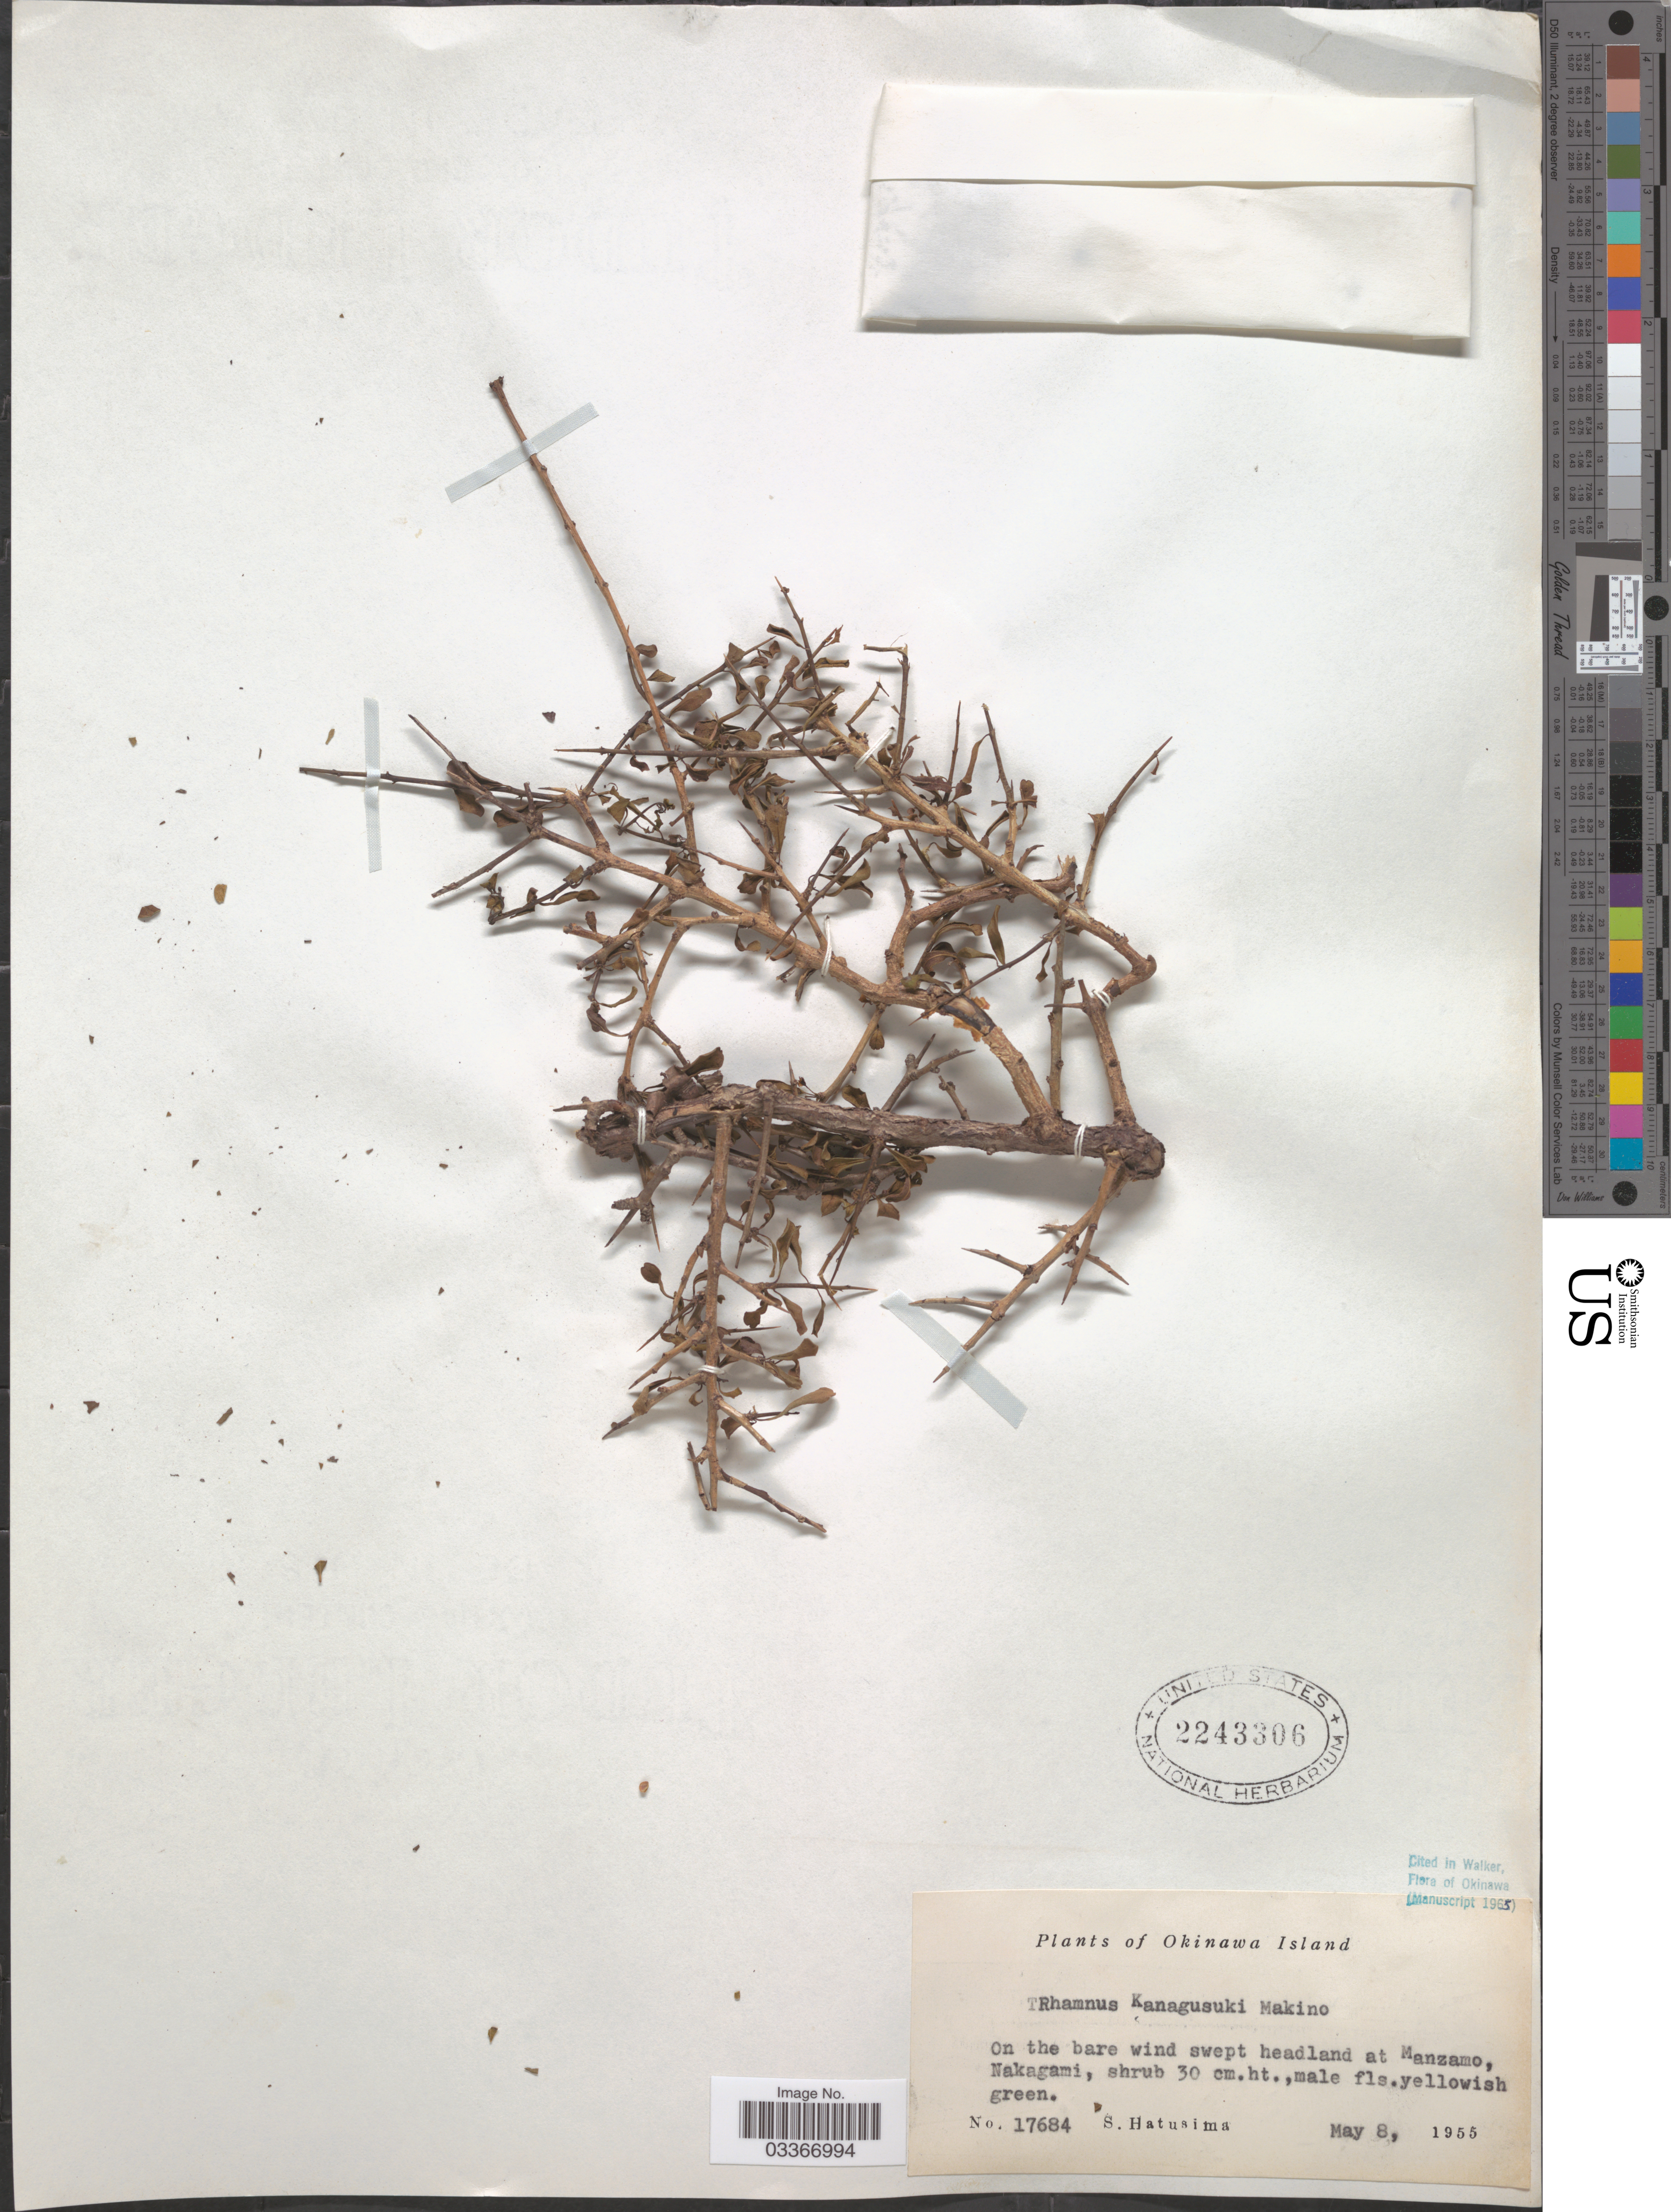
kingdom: Plantae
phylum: Tracheophyta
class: Magnoliopsida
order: Rosales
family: Rhamnaceae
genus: Rhamnus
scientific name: Rhamnus kanagusukii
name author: Makino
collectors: S. Hatusima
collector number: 17684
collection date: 1955-05-08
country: Japan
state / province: Okinawa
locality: Okinawa Island. On the bare wind swept headland at Manzamo, Nakagami.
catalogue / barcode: US 2243306